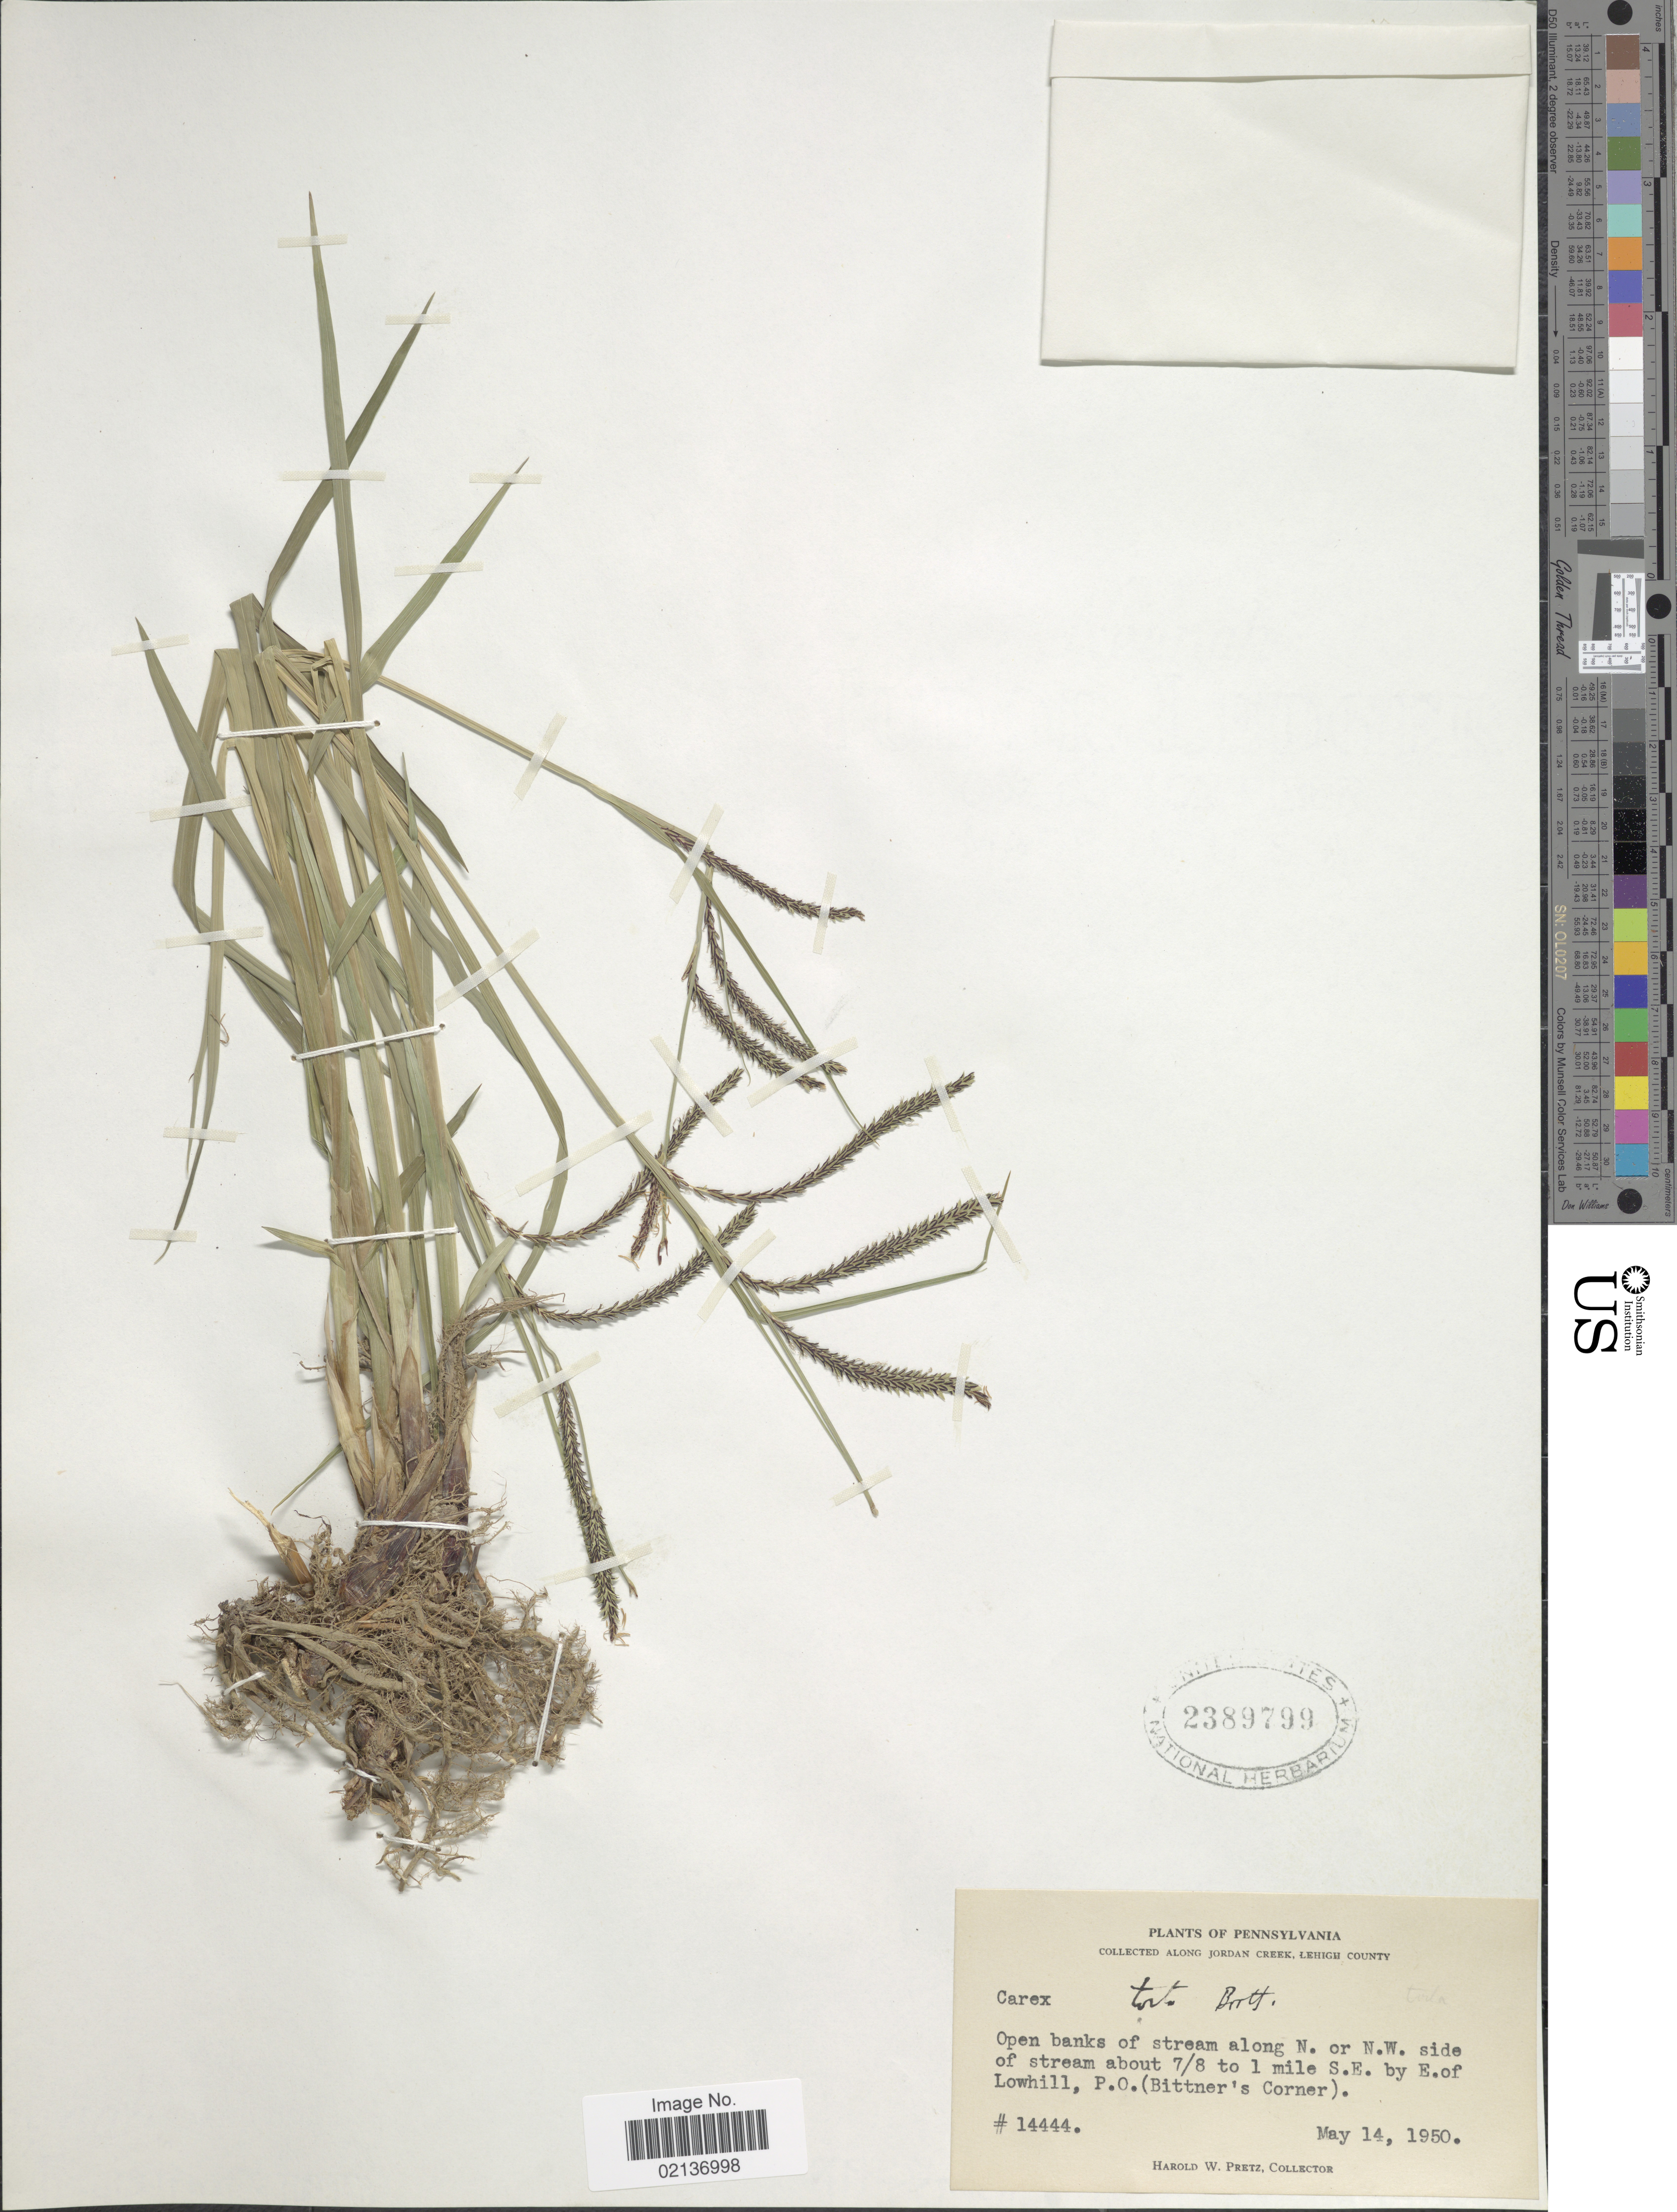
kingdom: Plantae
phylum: Tracheophyta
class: Liliopsida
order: Poales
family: Cyperaceae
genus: Carex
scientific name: Carex torta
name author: Boott ex Tuck.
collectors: H. W. Pretz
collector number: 14444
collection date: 1950-05-14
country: United States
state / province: Pennsylvania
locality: Along Jordan Creek, Lehigh County, long N or N.W. side of stream about 7/8 to 1 mile S.E. by E of Lowhill, P.O. (Bittner's corner)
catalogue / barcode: US 2389799